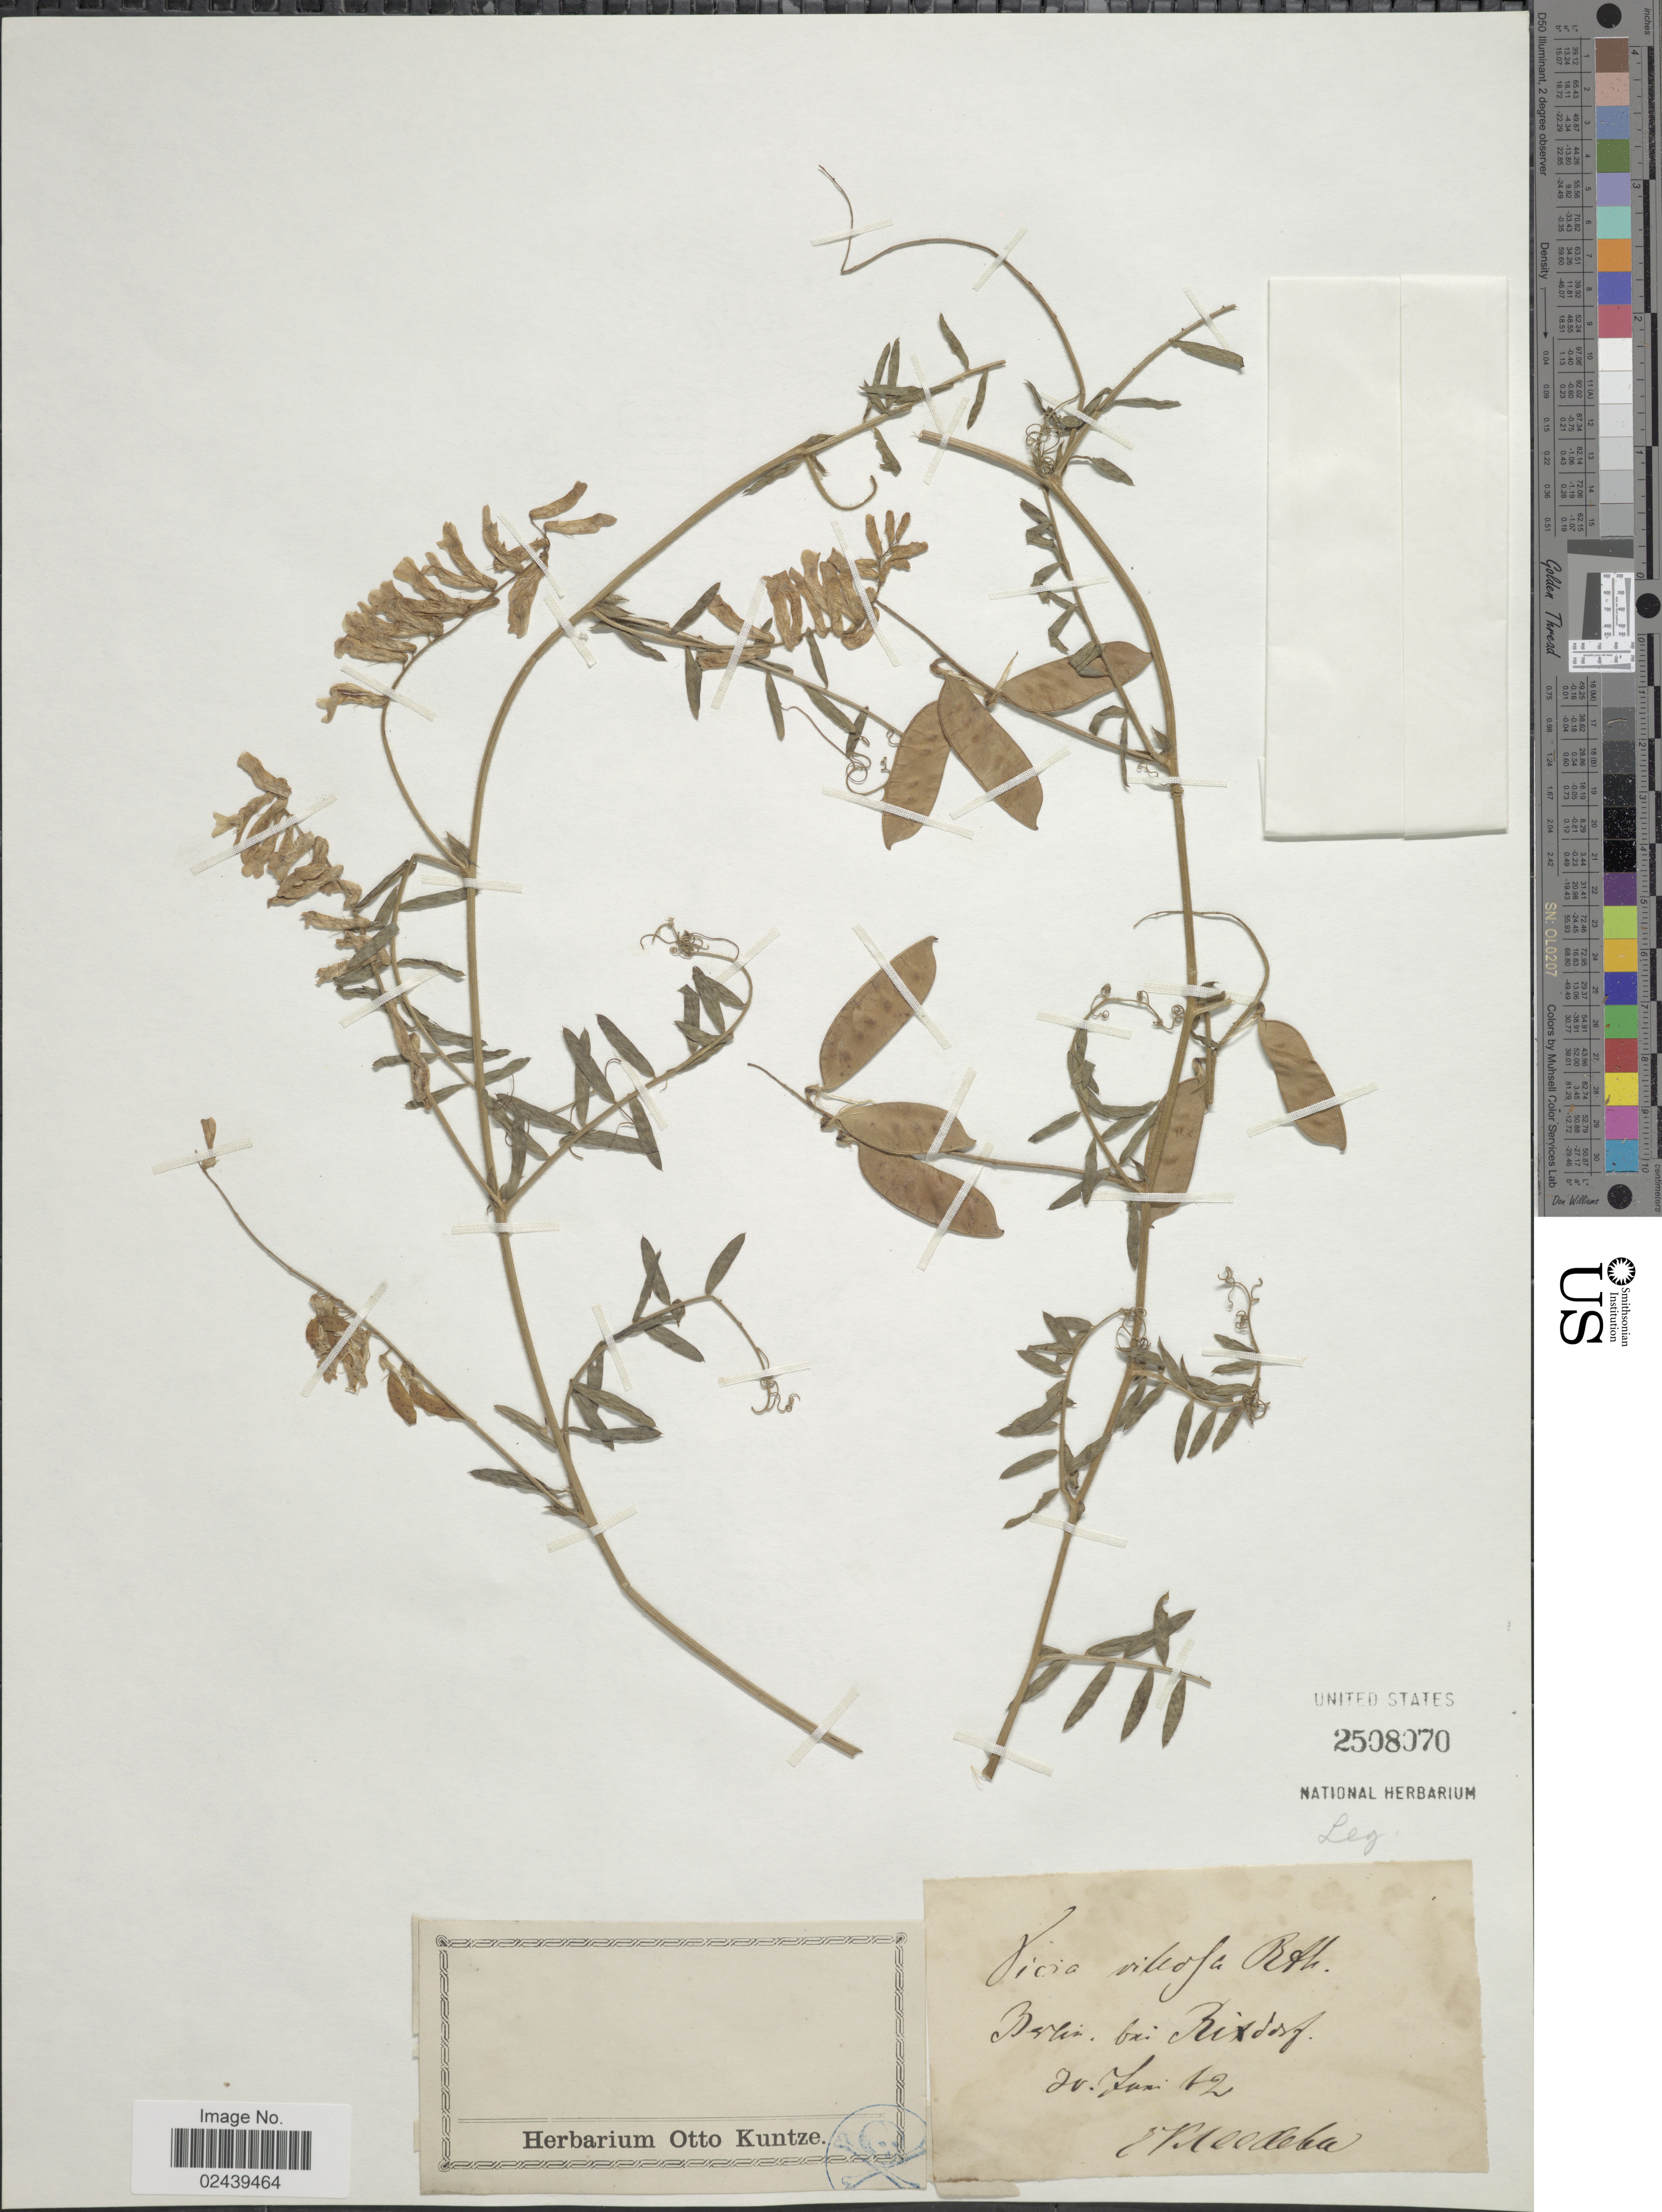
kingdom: Plantae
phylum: Tracheophyta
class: Magnoliopsida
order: Fabales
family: Fabaceae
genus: Vicia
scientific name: Vicia villosa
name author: Roth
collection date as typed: Transcribed d/m/y: 20/6/12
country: Germany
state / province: Berlin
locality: Berlin bai Rixdorf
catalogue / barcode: US 2508070